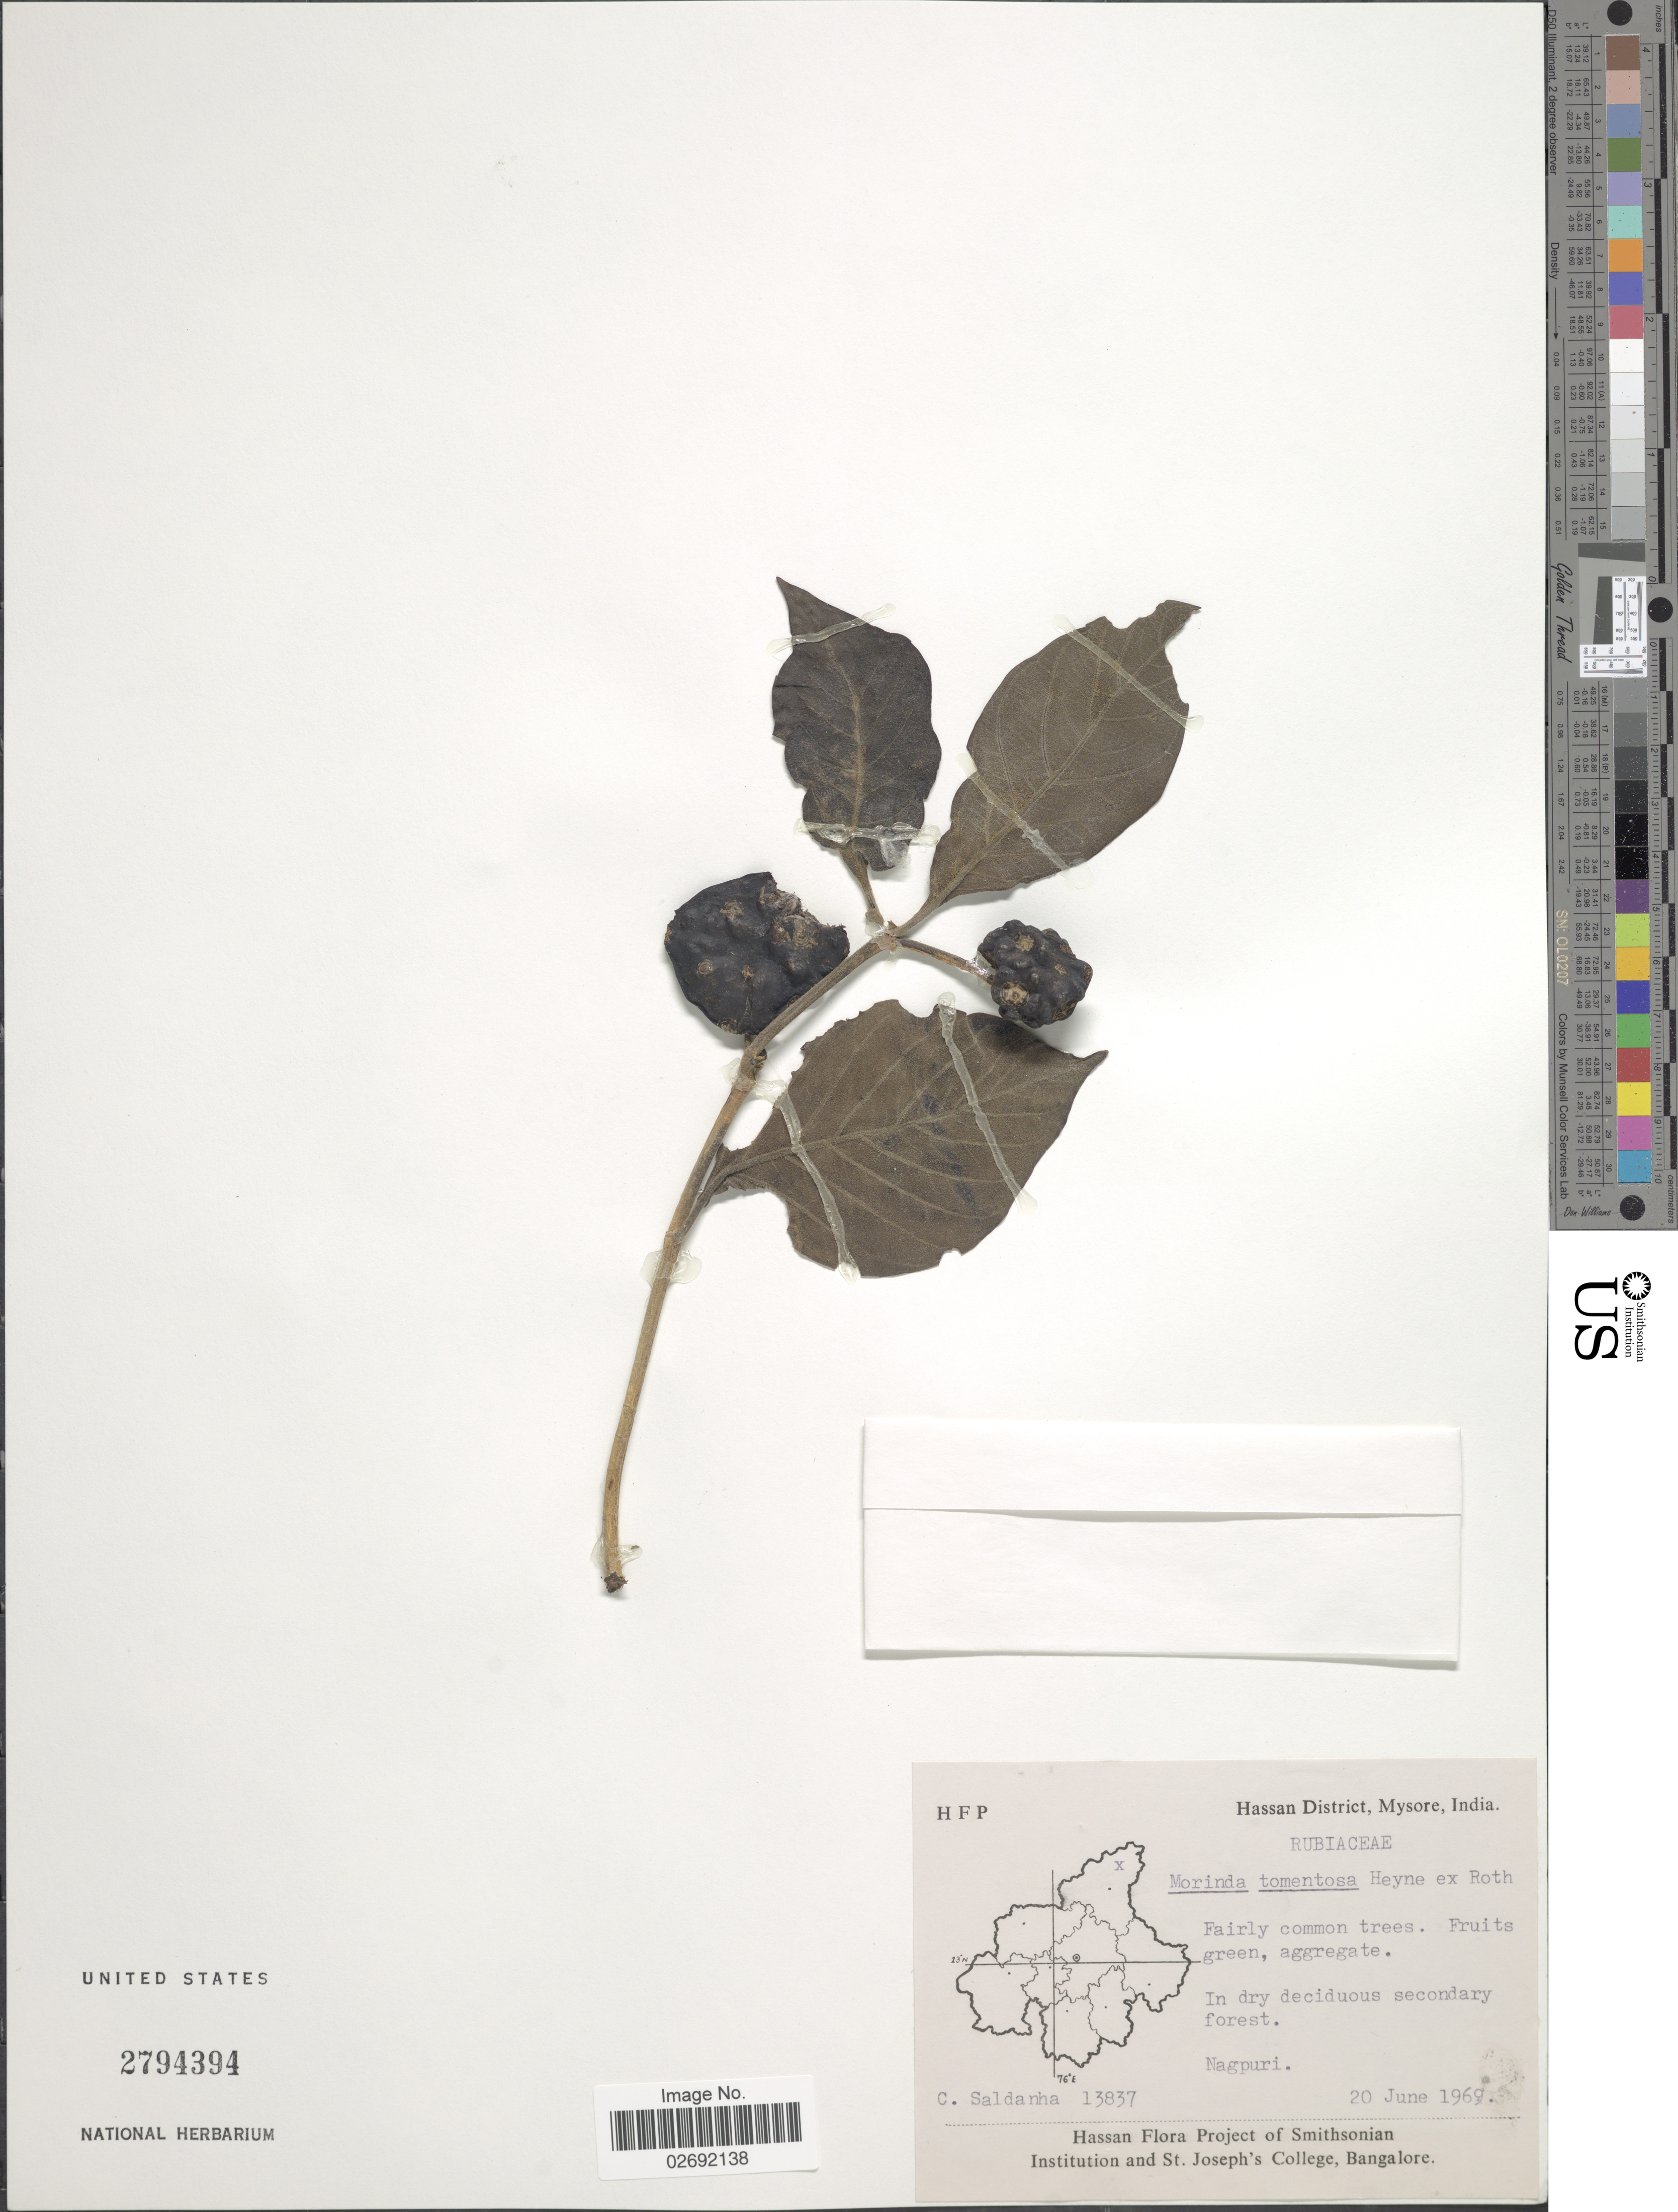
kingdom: Plantae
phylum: Tracheophyta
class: Magnoliopsida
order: Gentianales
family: Rubiaceae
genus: Morinda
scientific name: Morinda tomentosa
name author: B. Heyne ex Roth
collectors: C. Saldanha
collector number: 13837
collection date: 1969-06-20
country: India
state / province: Karnataka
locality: Hassan District, Mysore, In a dry deciduous secondary forest, Nagpuri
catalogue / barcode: US 2794394